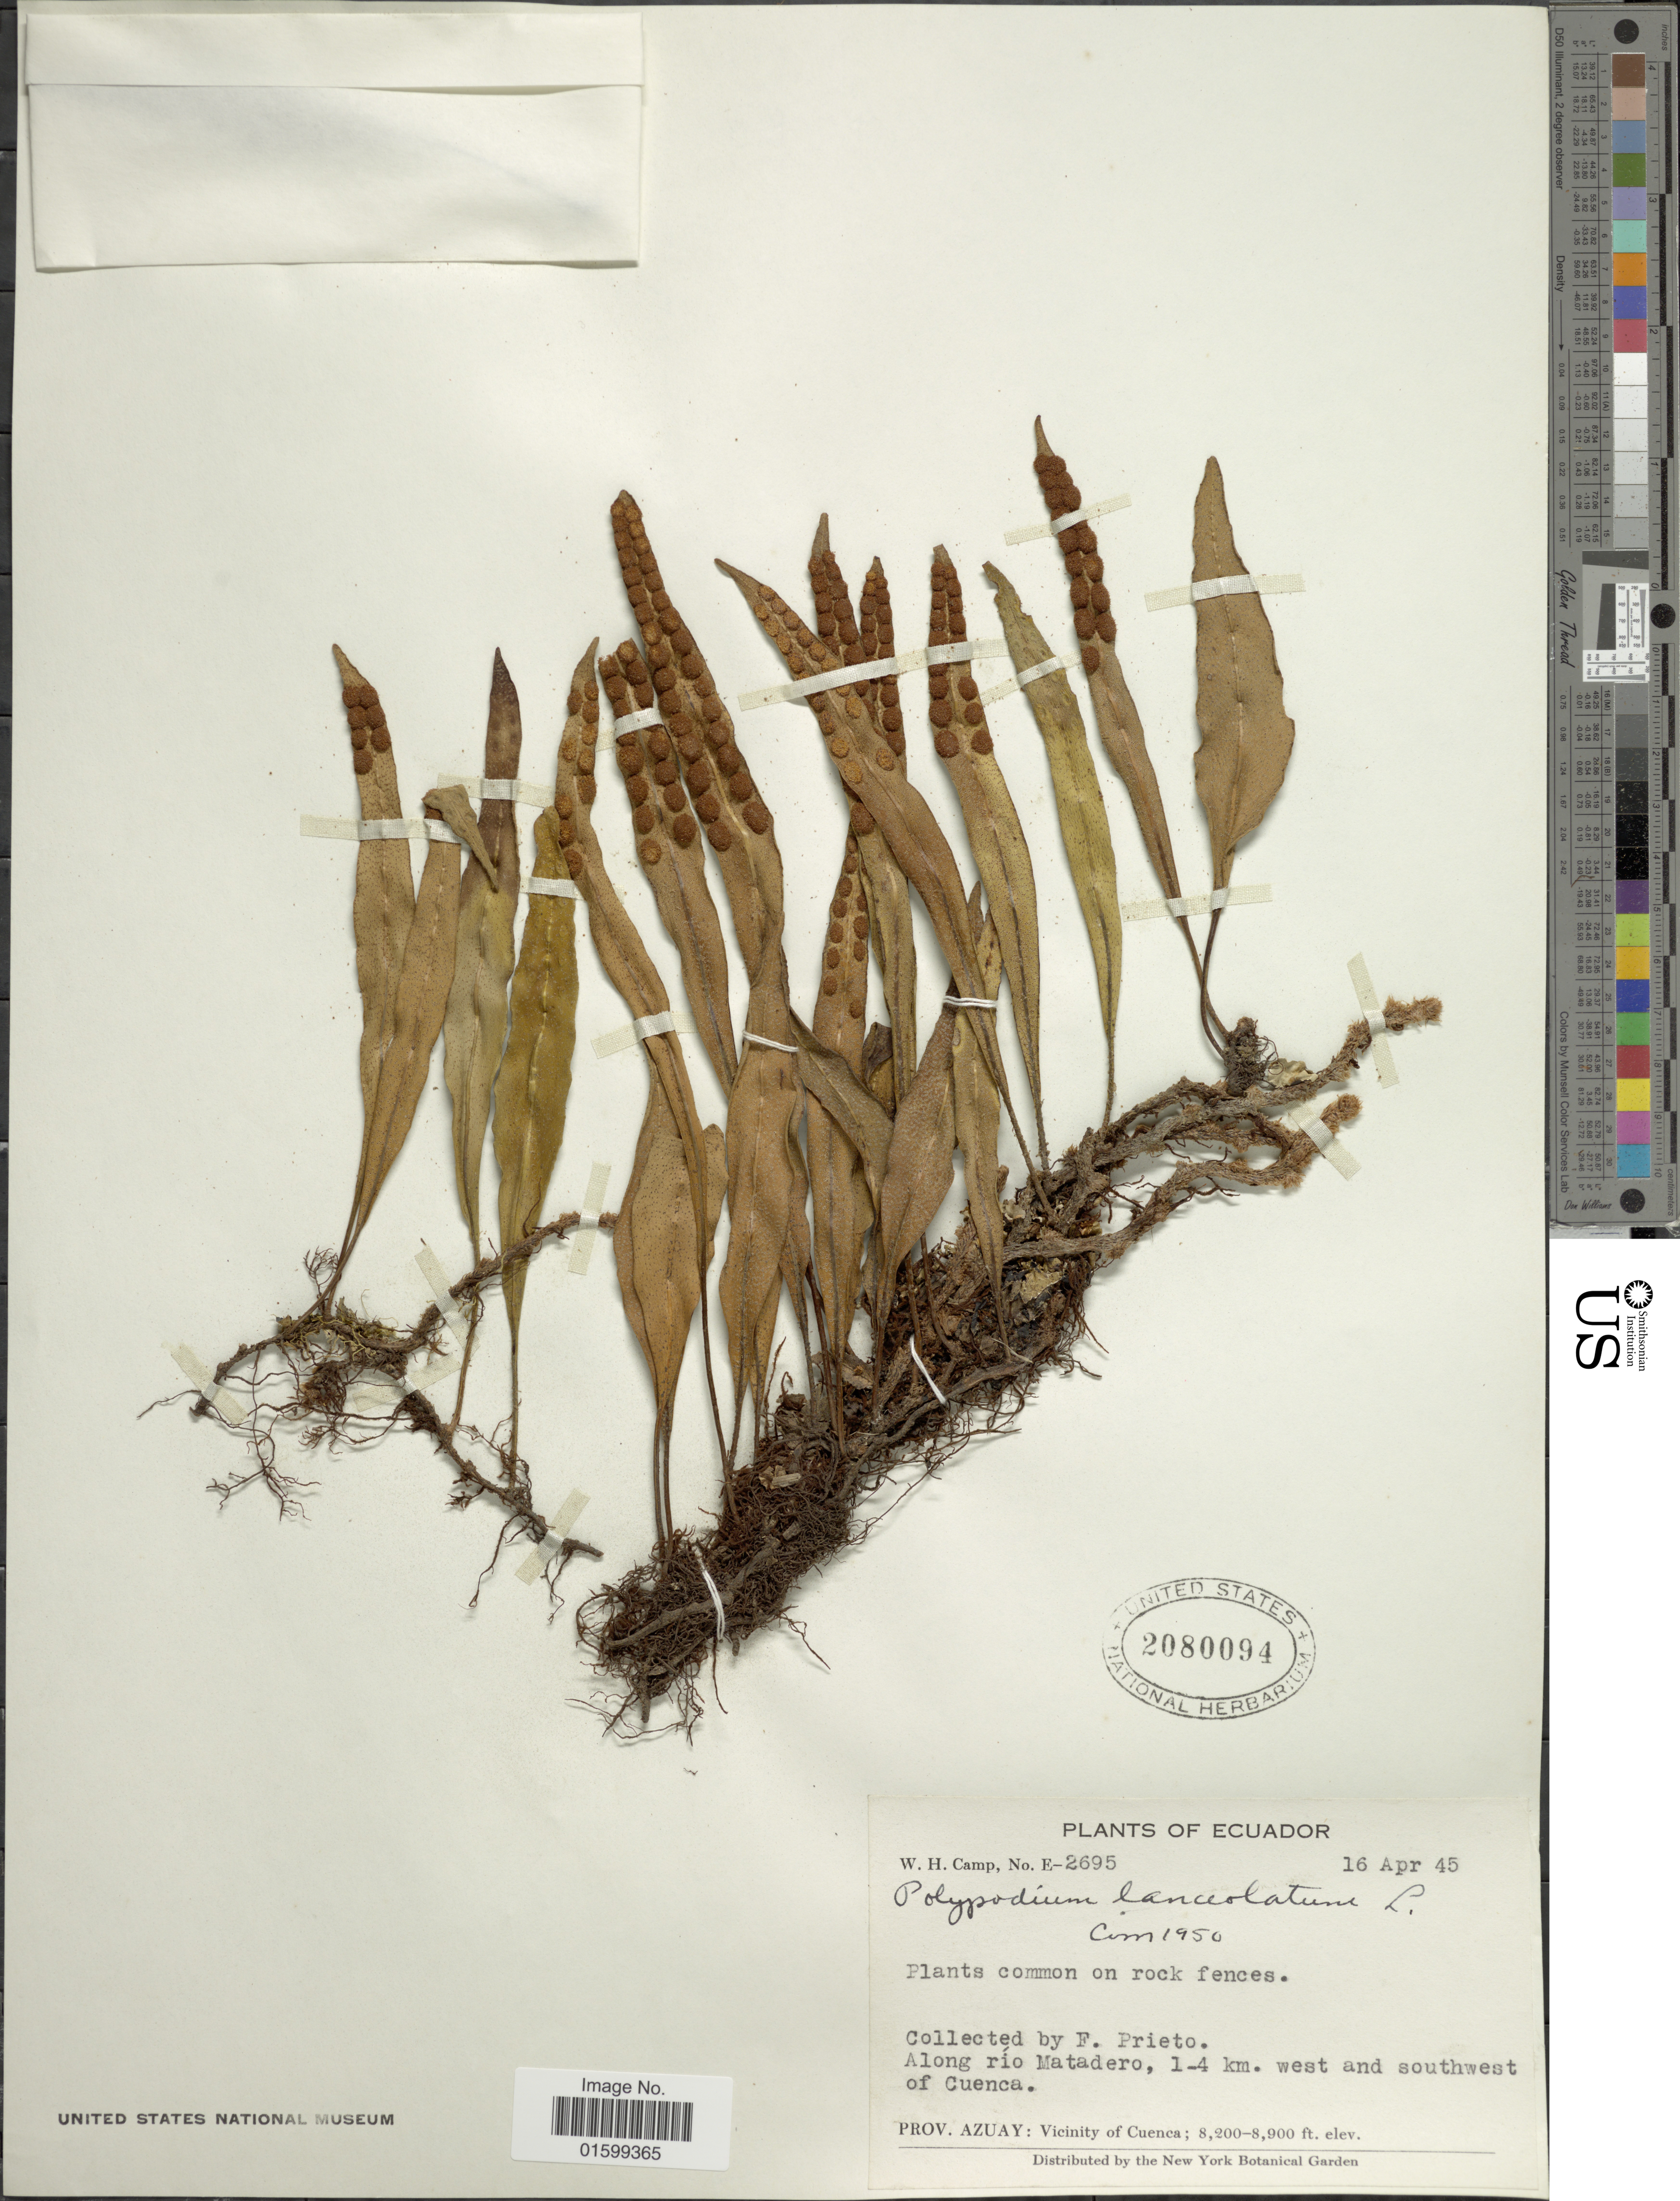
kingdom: Plantae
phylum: Tracheophyta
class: Polypodiopsida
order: Polypodiales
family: Polypodiaceae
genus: Pleopeltis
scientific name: Pleopeltis macrocarpa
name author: (Bory ex Willd.) Kaulf.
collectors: F. Prieto & W. H. Camp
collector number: E-2695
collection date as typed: Transcribed d/m/y: 16/4/45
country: Ecuador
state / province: Azuay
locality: Along río Matadero, 1-4 km. west and southwest of Cuenca, vicinity of Cuenca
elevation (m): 2499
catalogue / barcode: US 2080094